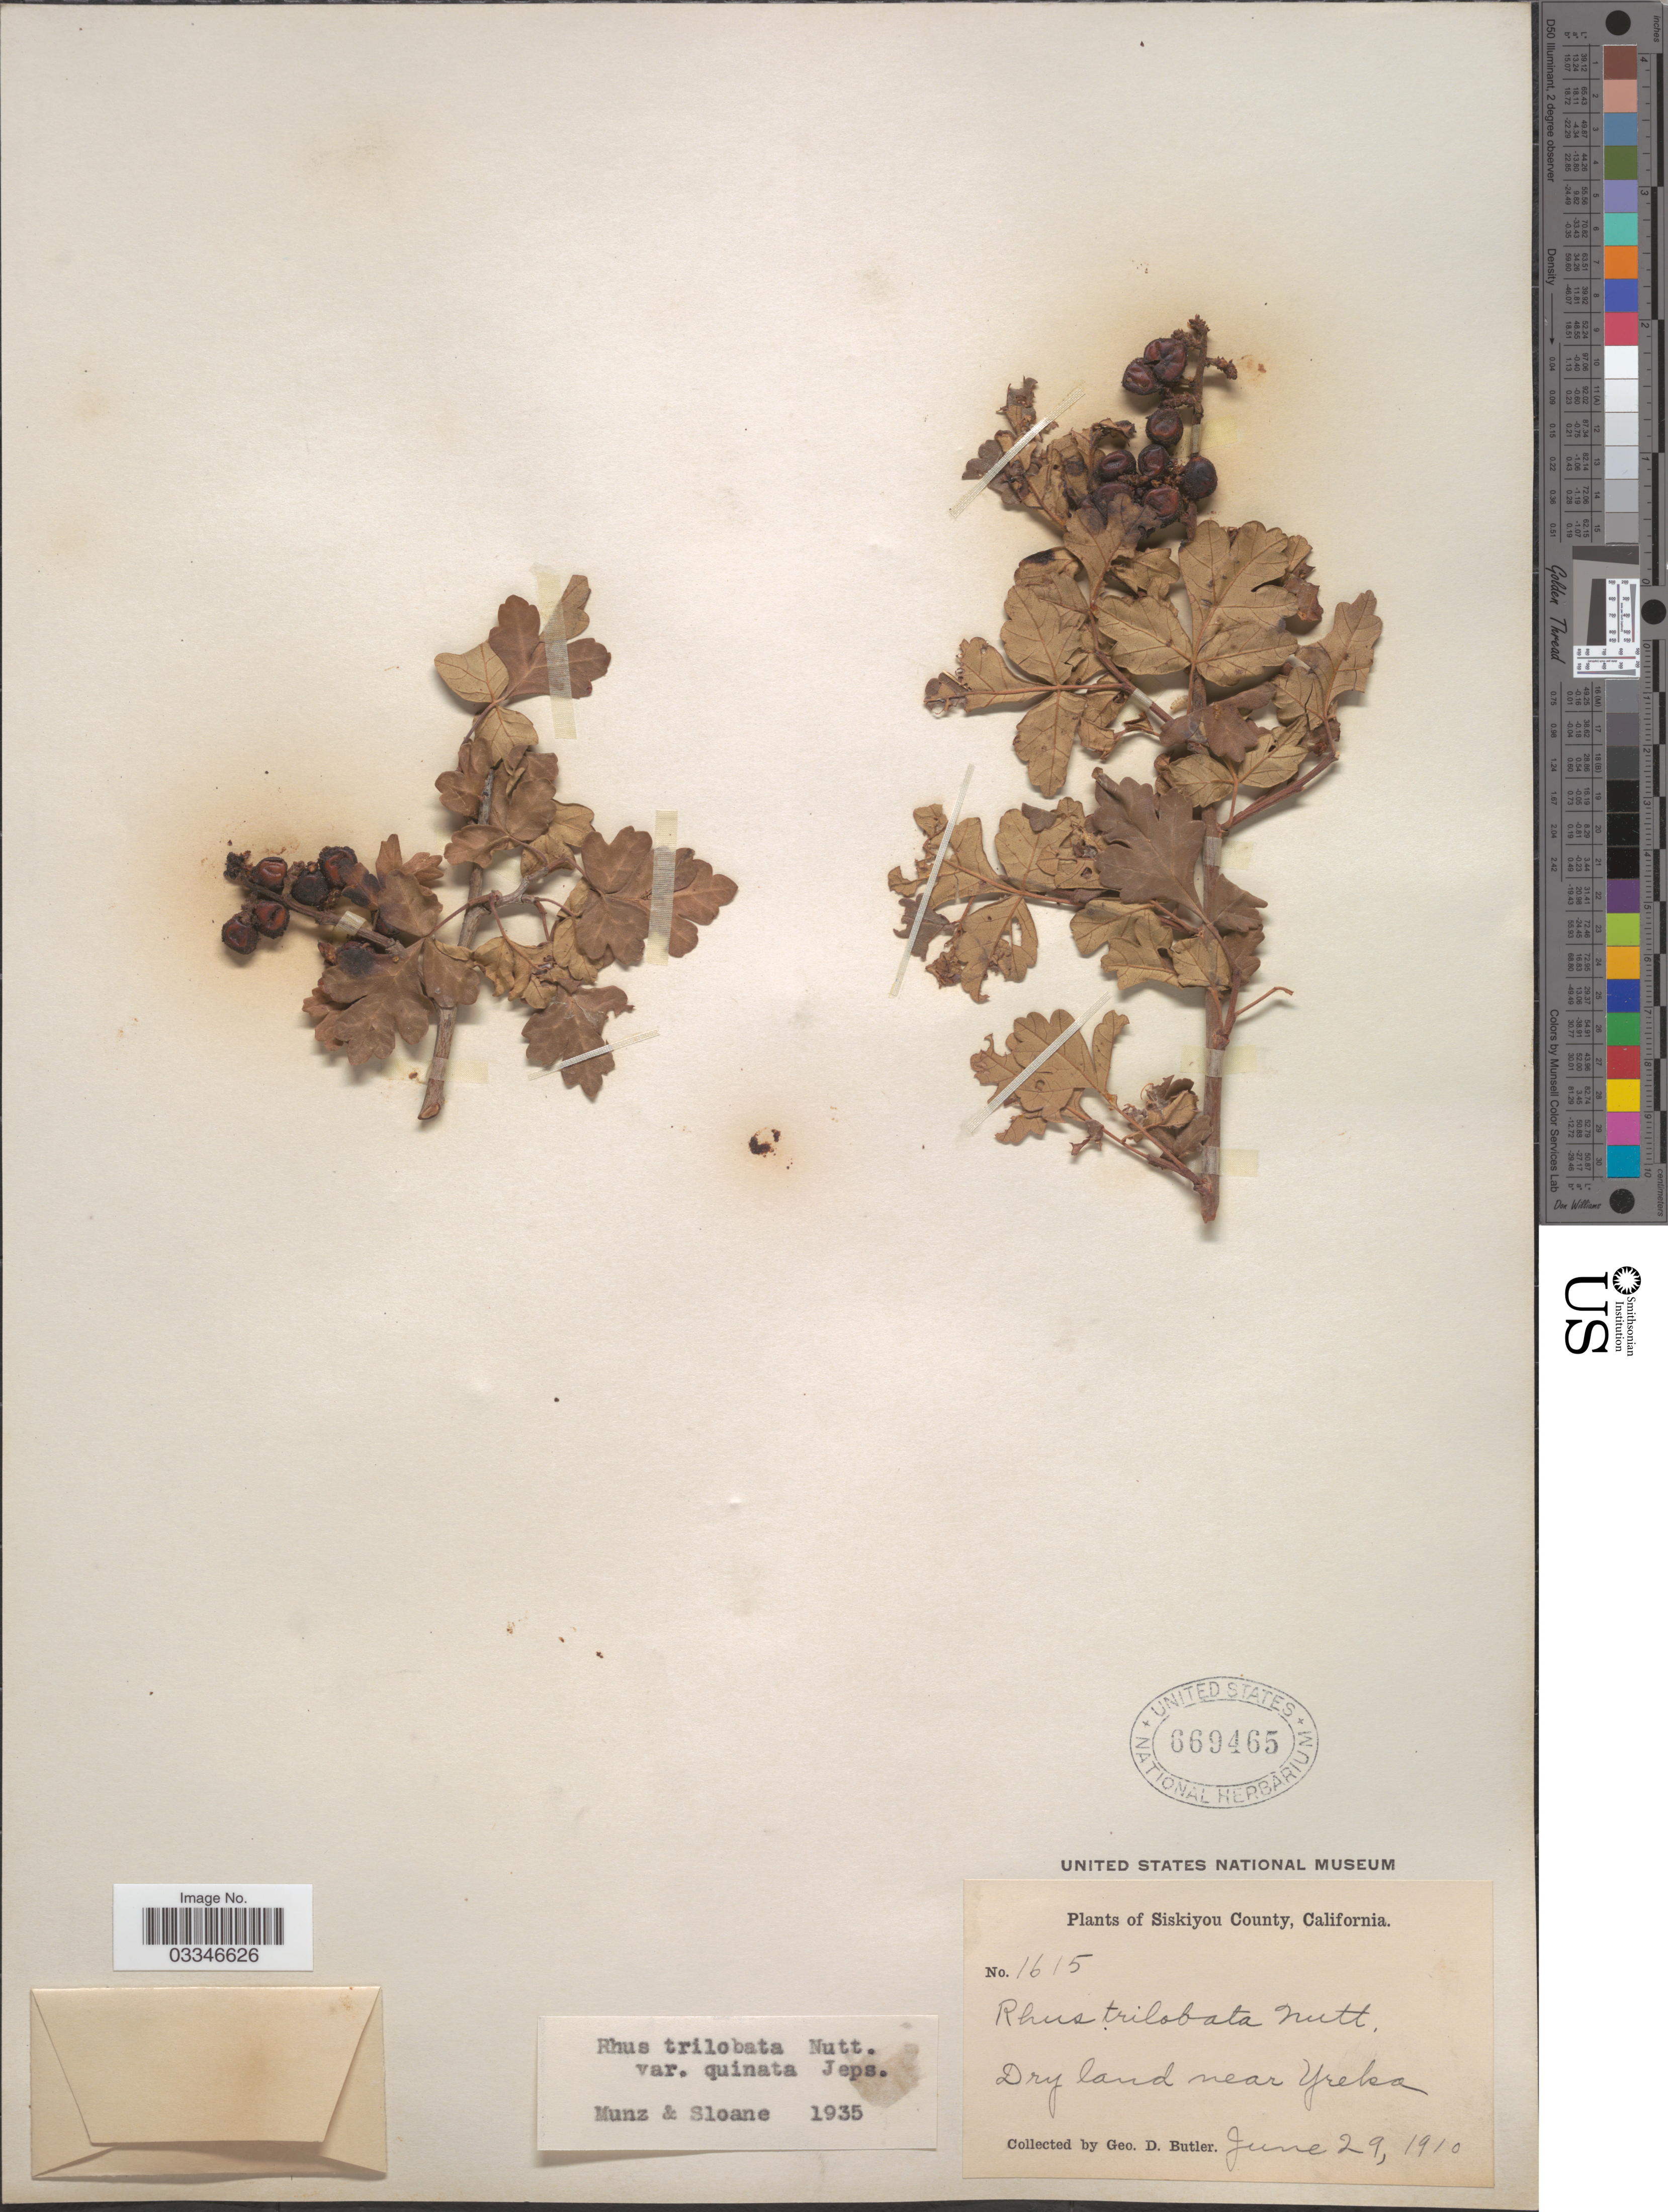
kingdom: Plantae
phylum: Tracheophyta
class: Magnoliopsida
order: Sapindales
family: Anacardiaceae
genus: Rhus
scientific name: Rhus trilobata var. quinata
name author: Jeps.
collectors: G. D. Butler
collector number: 1615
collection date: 1910-06-29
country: United States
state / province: California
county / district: Siskiyou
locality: Siskiyou County. Dry land near Yreka.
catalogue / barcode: US 669465